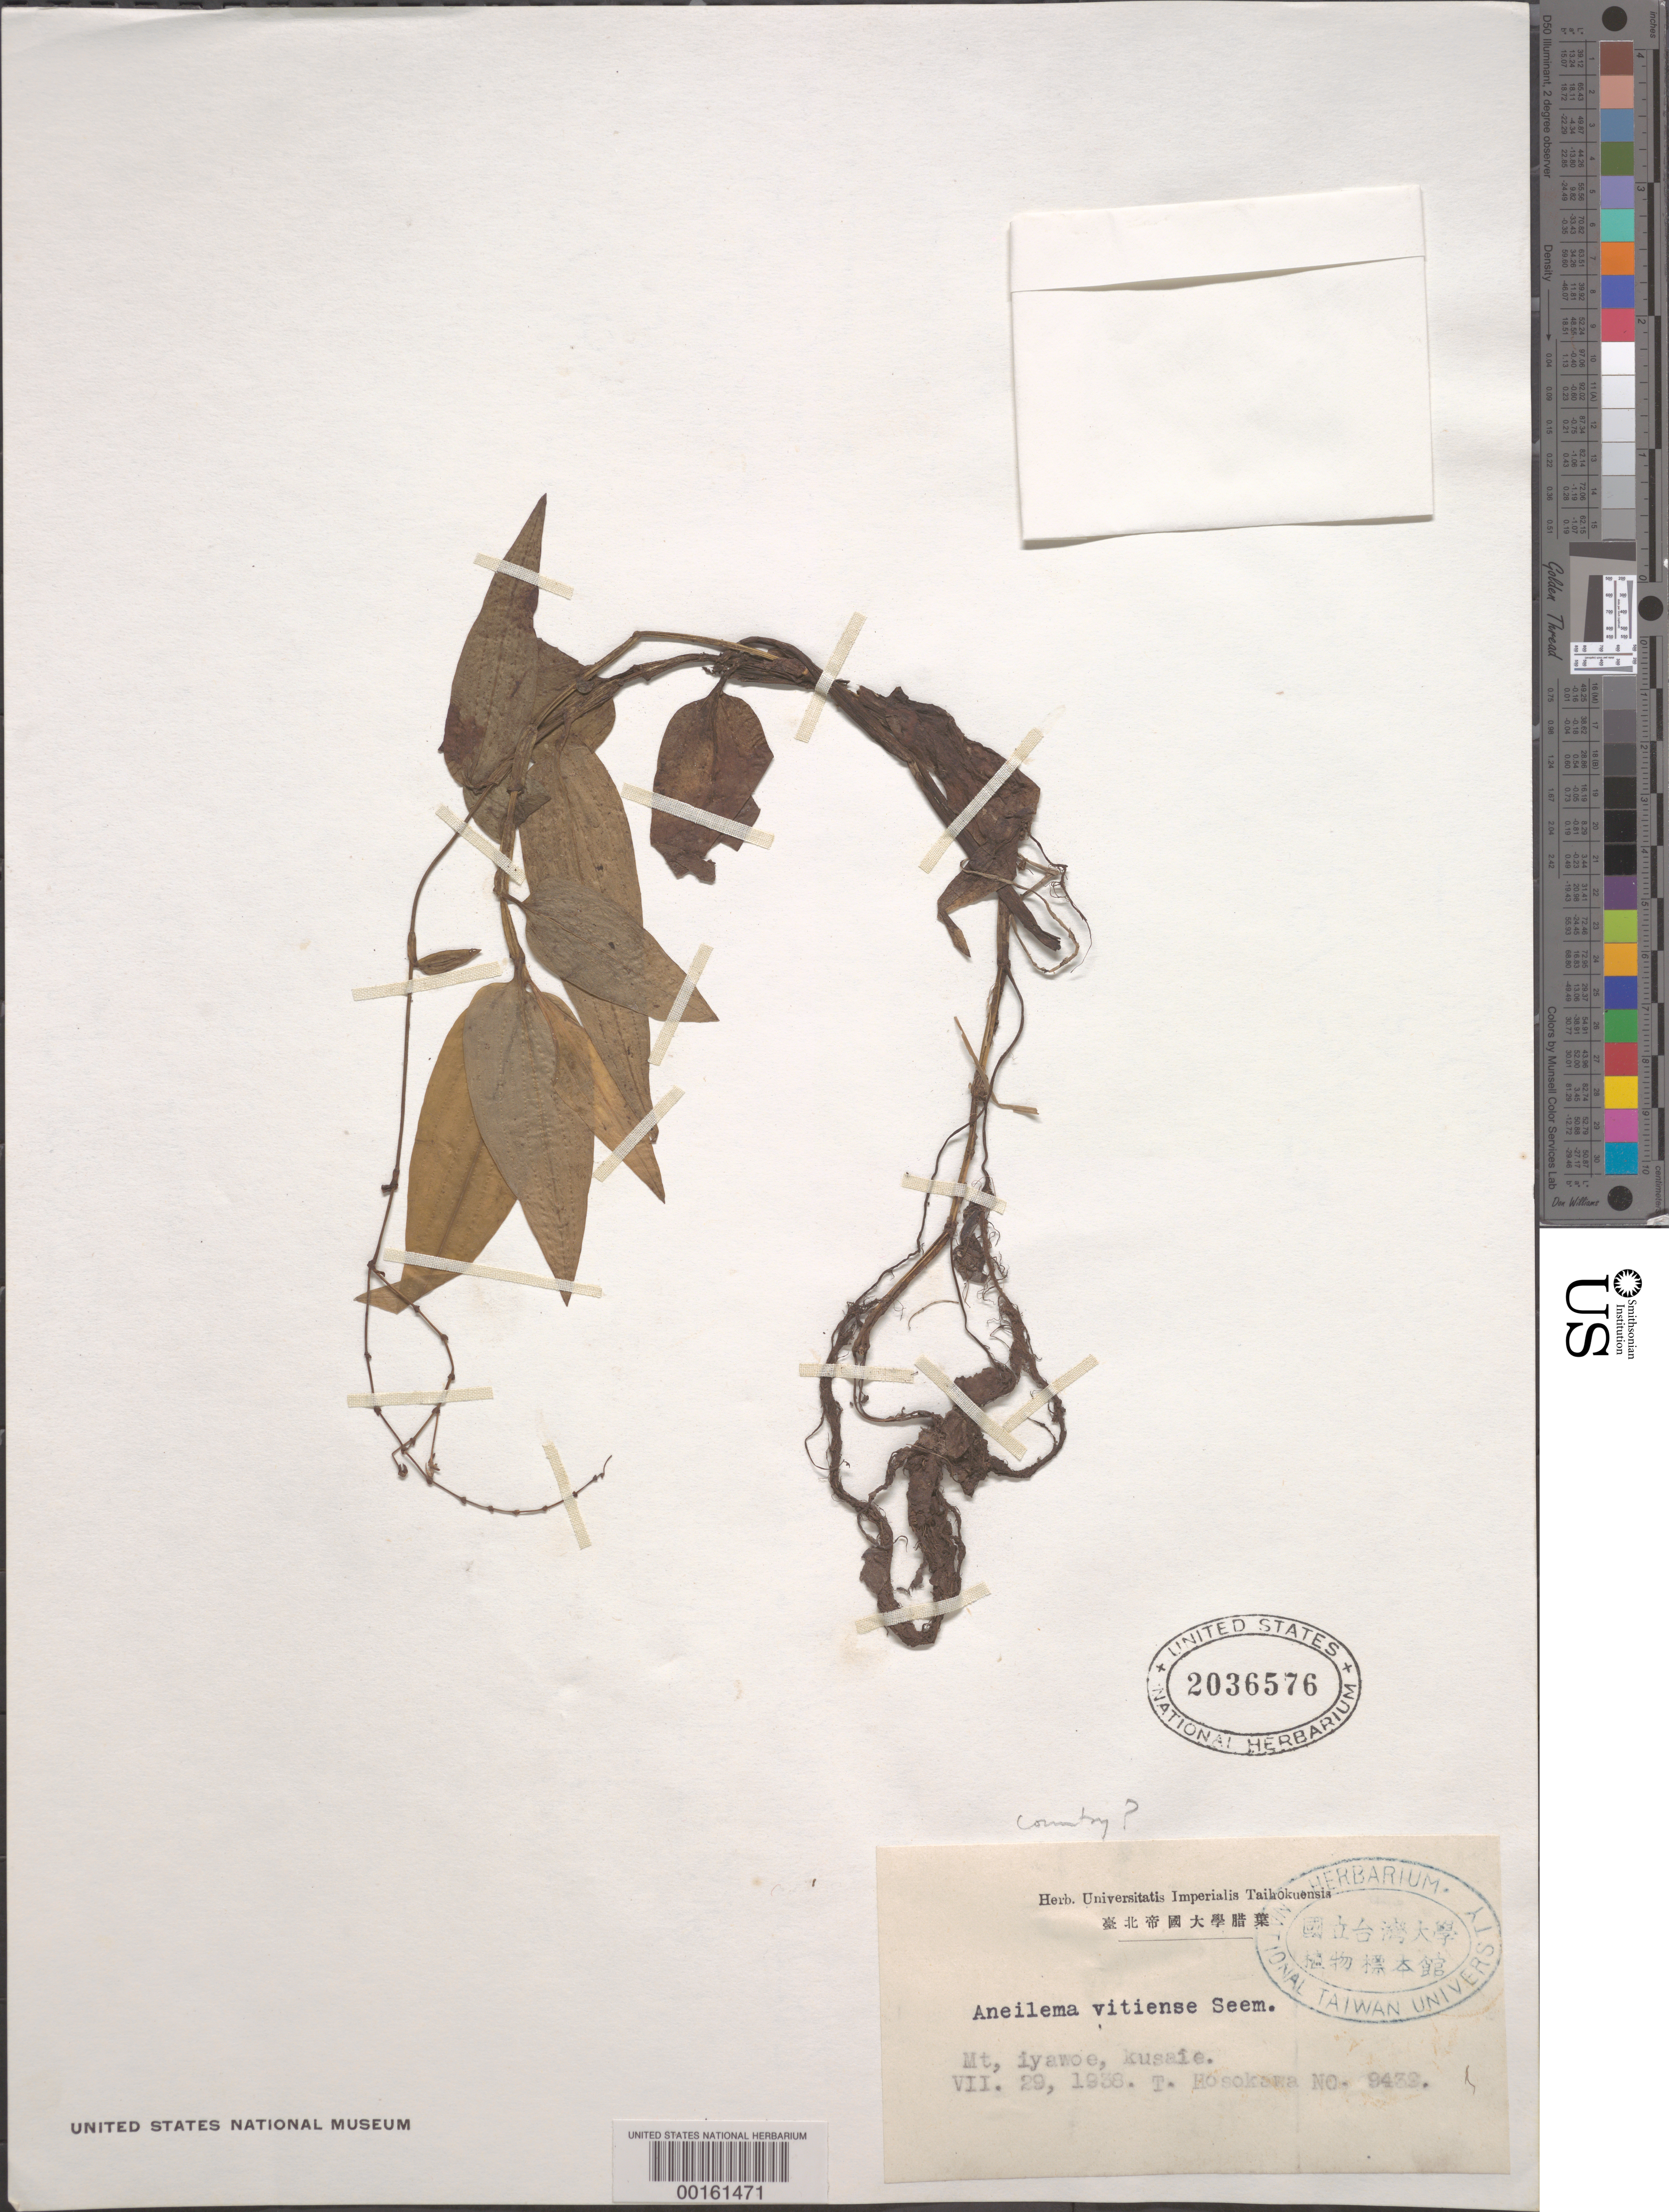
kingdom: Plantae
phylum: Tracheophyta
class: Liliopsida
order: Commelinales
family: Commelinaceae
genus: Rhopalephora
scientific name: Rhopalephora vitiensis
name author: (Seem.) Faden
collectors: T. Hosokawa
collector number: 9439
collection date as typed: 29 Jul 1938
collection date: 1938-07-29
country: Micronesia, Federated States of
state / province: Kosrae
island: Kosrae [Kusaie]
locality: Mt. iyawoe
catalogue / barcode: US 2036576